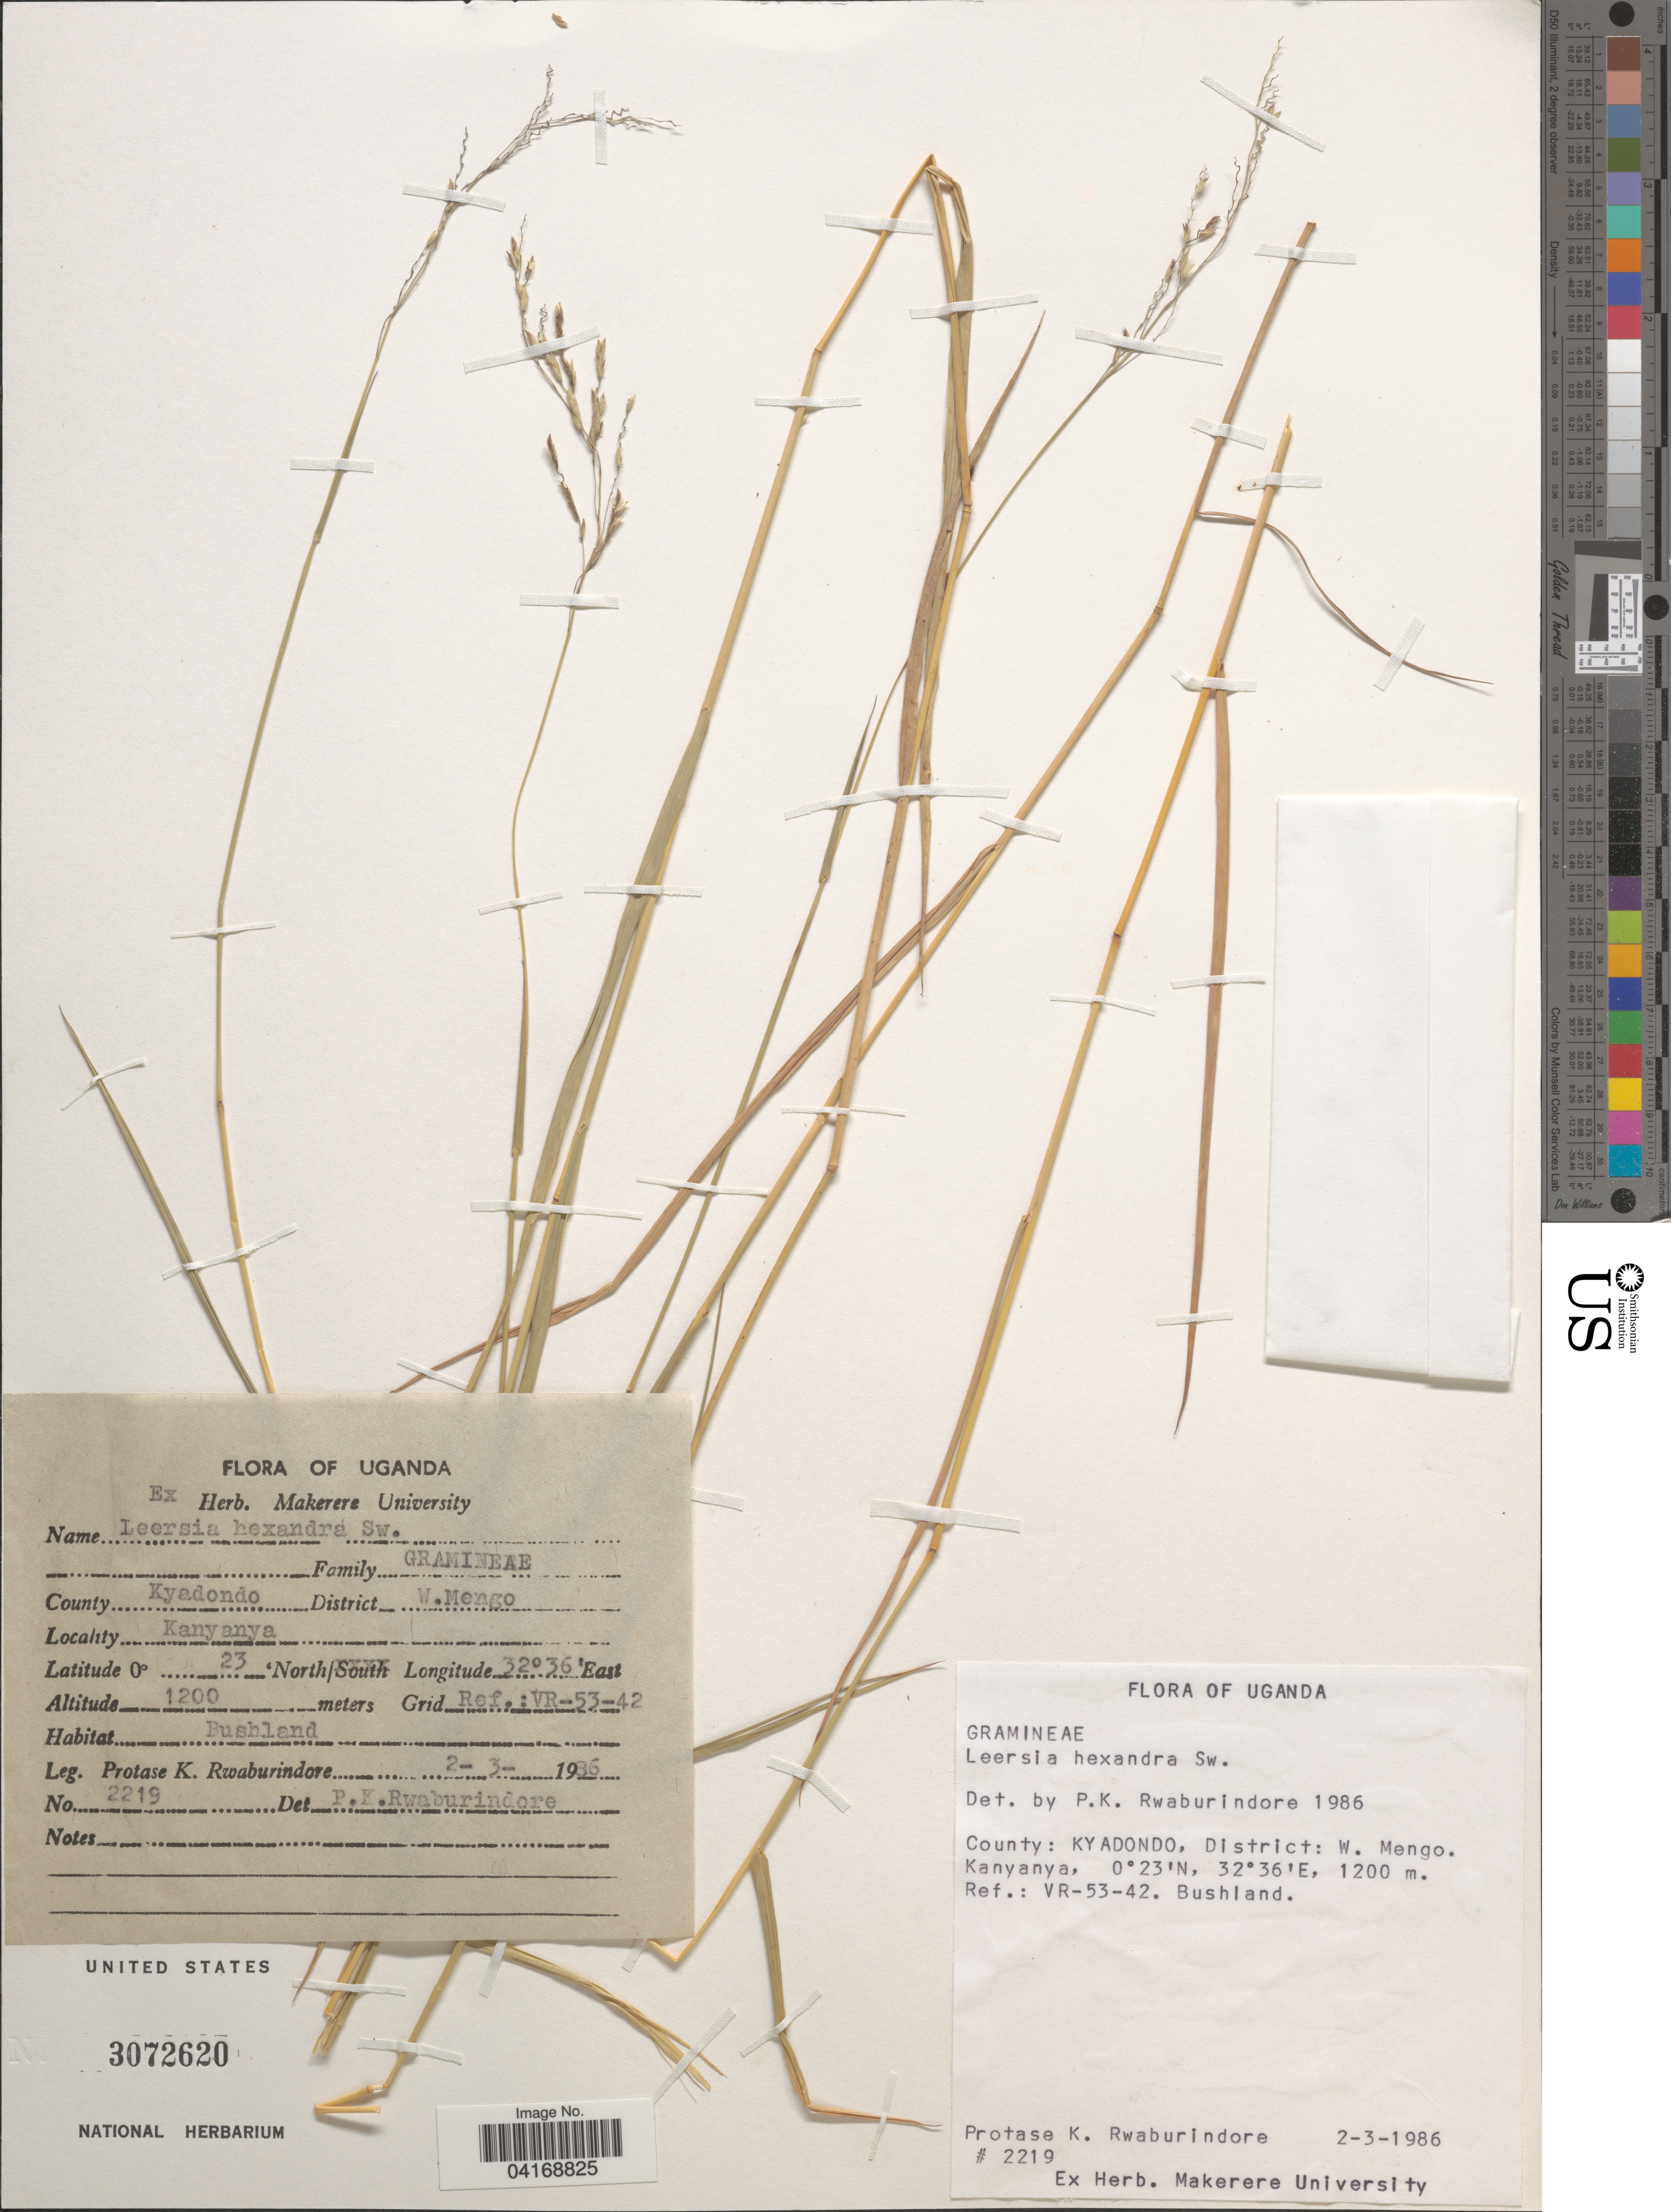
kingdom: Plantae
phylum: Tracheophyta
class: Liliopsida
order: Poales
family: Poaceae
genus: Leersia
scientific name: Leersia hexandra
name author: Sw.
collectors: P. Rwaburindore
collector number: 2219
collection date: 1986-03-02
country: Uganda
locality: County: Kyadondo, District: W. Mengo. Kanyanya. Grid Ref.: VR-53-42.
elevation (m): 1200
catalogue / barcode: US 3072620